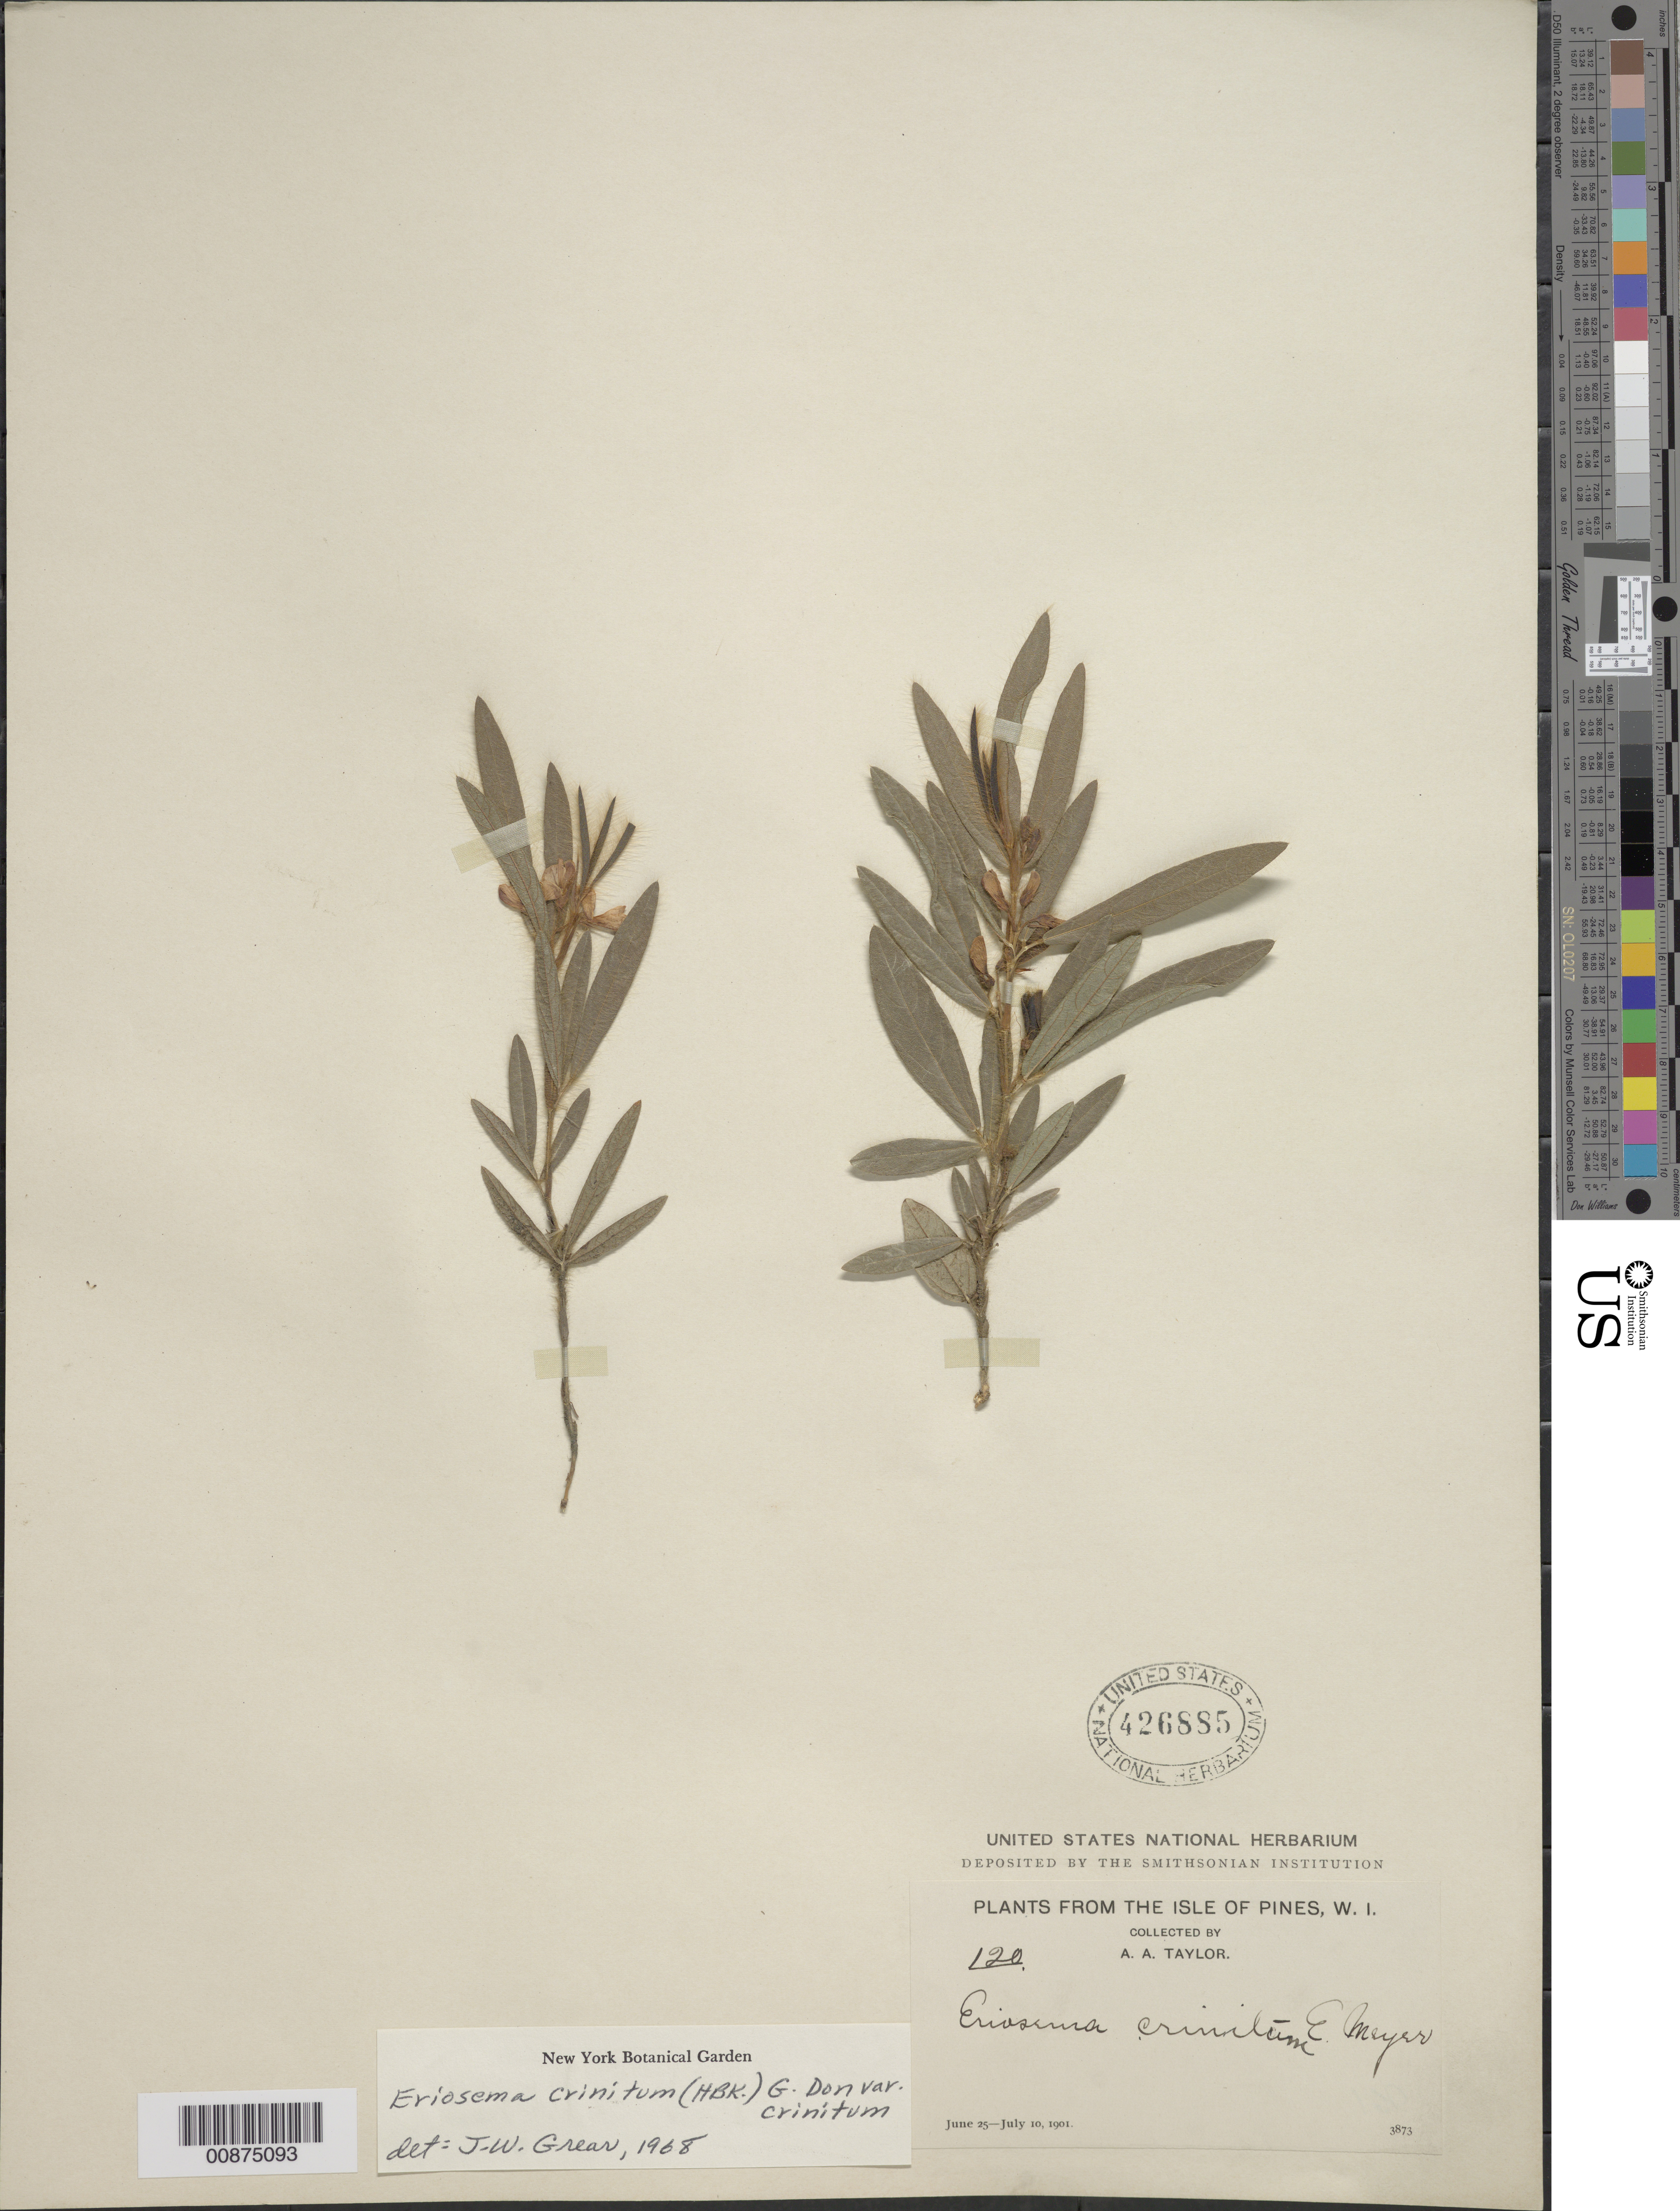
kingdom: Plantae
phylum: Tracheophyta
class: Magnoliopsida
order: Fabales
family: Fabaceae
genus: Eriosema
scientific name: Eriosema crinitum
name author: (Kunth) G. Don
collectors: A. A. Taylor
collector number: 120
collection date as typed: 25 Jun 1901 to 10 Jul 1901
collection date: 1901-06-25/1901-07-10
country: Cuba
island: Isla de la Juventud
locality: Isla of Pines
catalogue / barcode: US 426885